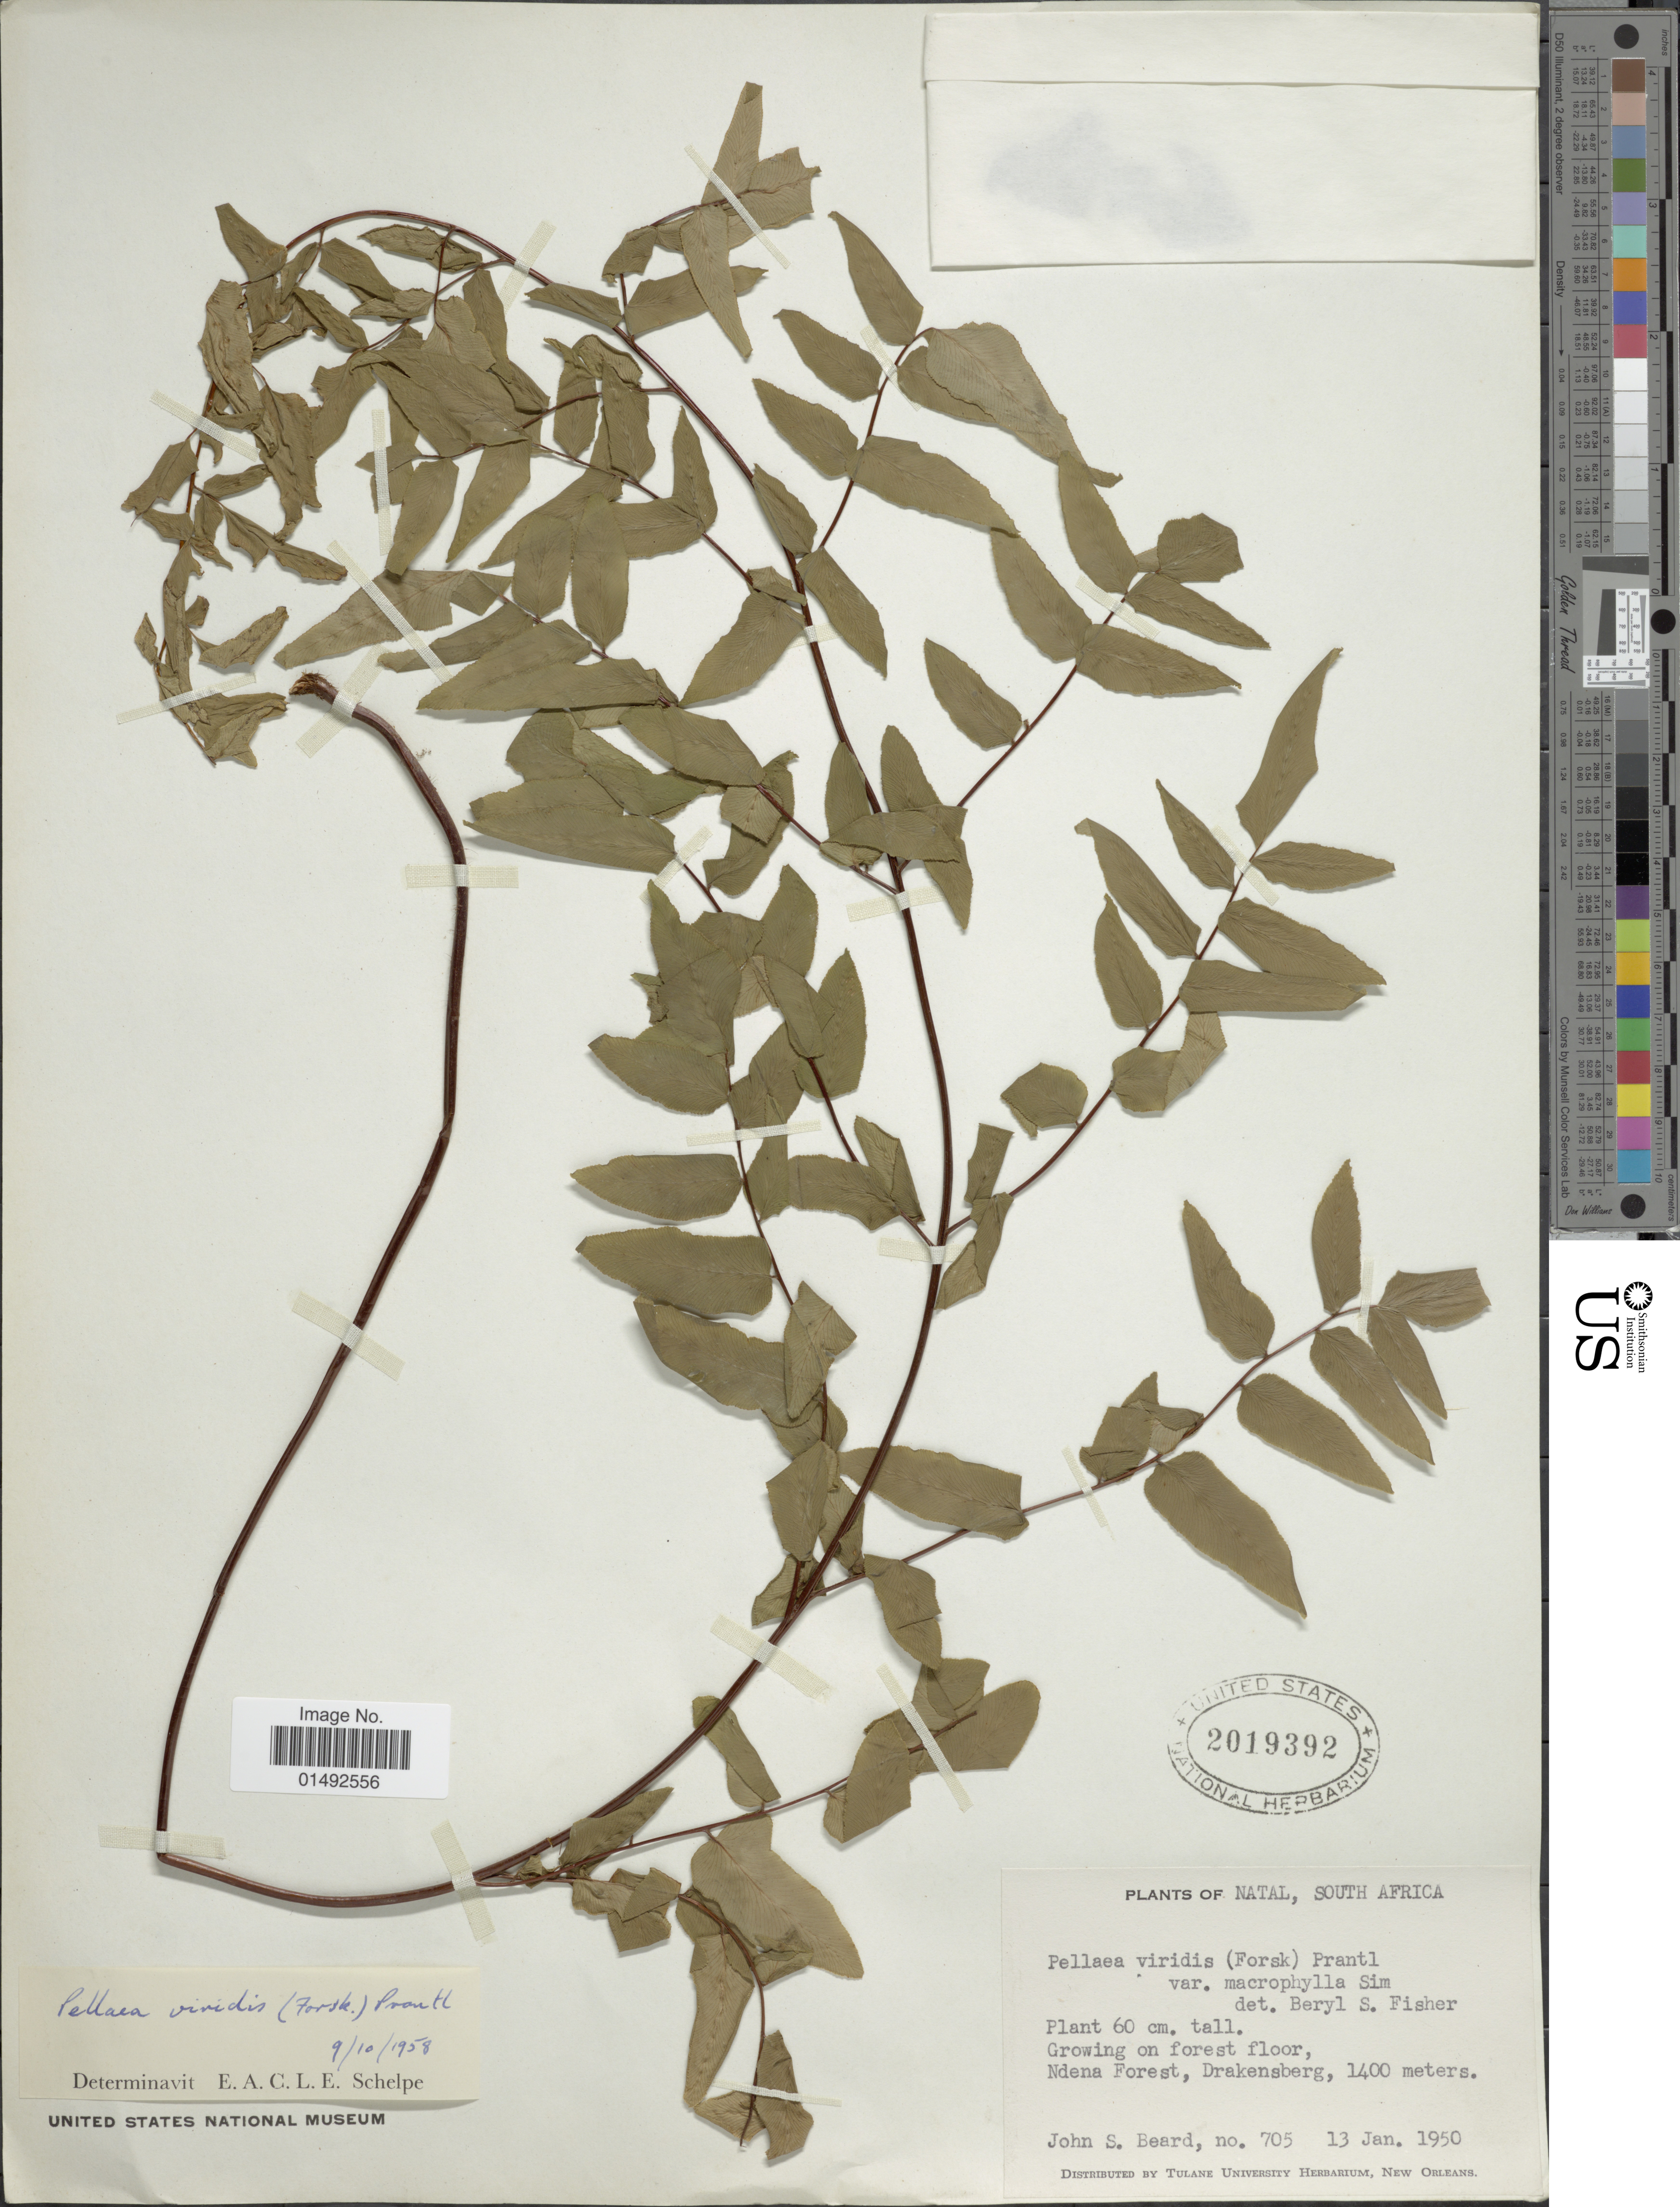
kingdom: Plantae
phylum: Tracheophyta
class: Polypodiopsida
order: Polypodiales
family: Pteridaceae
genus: Pellaea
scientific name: Pellaea viridis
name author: (Forssk.) Prantl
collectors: J. Beard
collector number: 705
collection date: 1950-01-13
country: South Africa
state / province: KwaZulu-Natal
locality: Natal, Ndena Forest, Drakensberg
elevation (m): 1400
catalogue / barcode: US 2019392